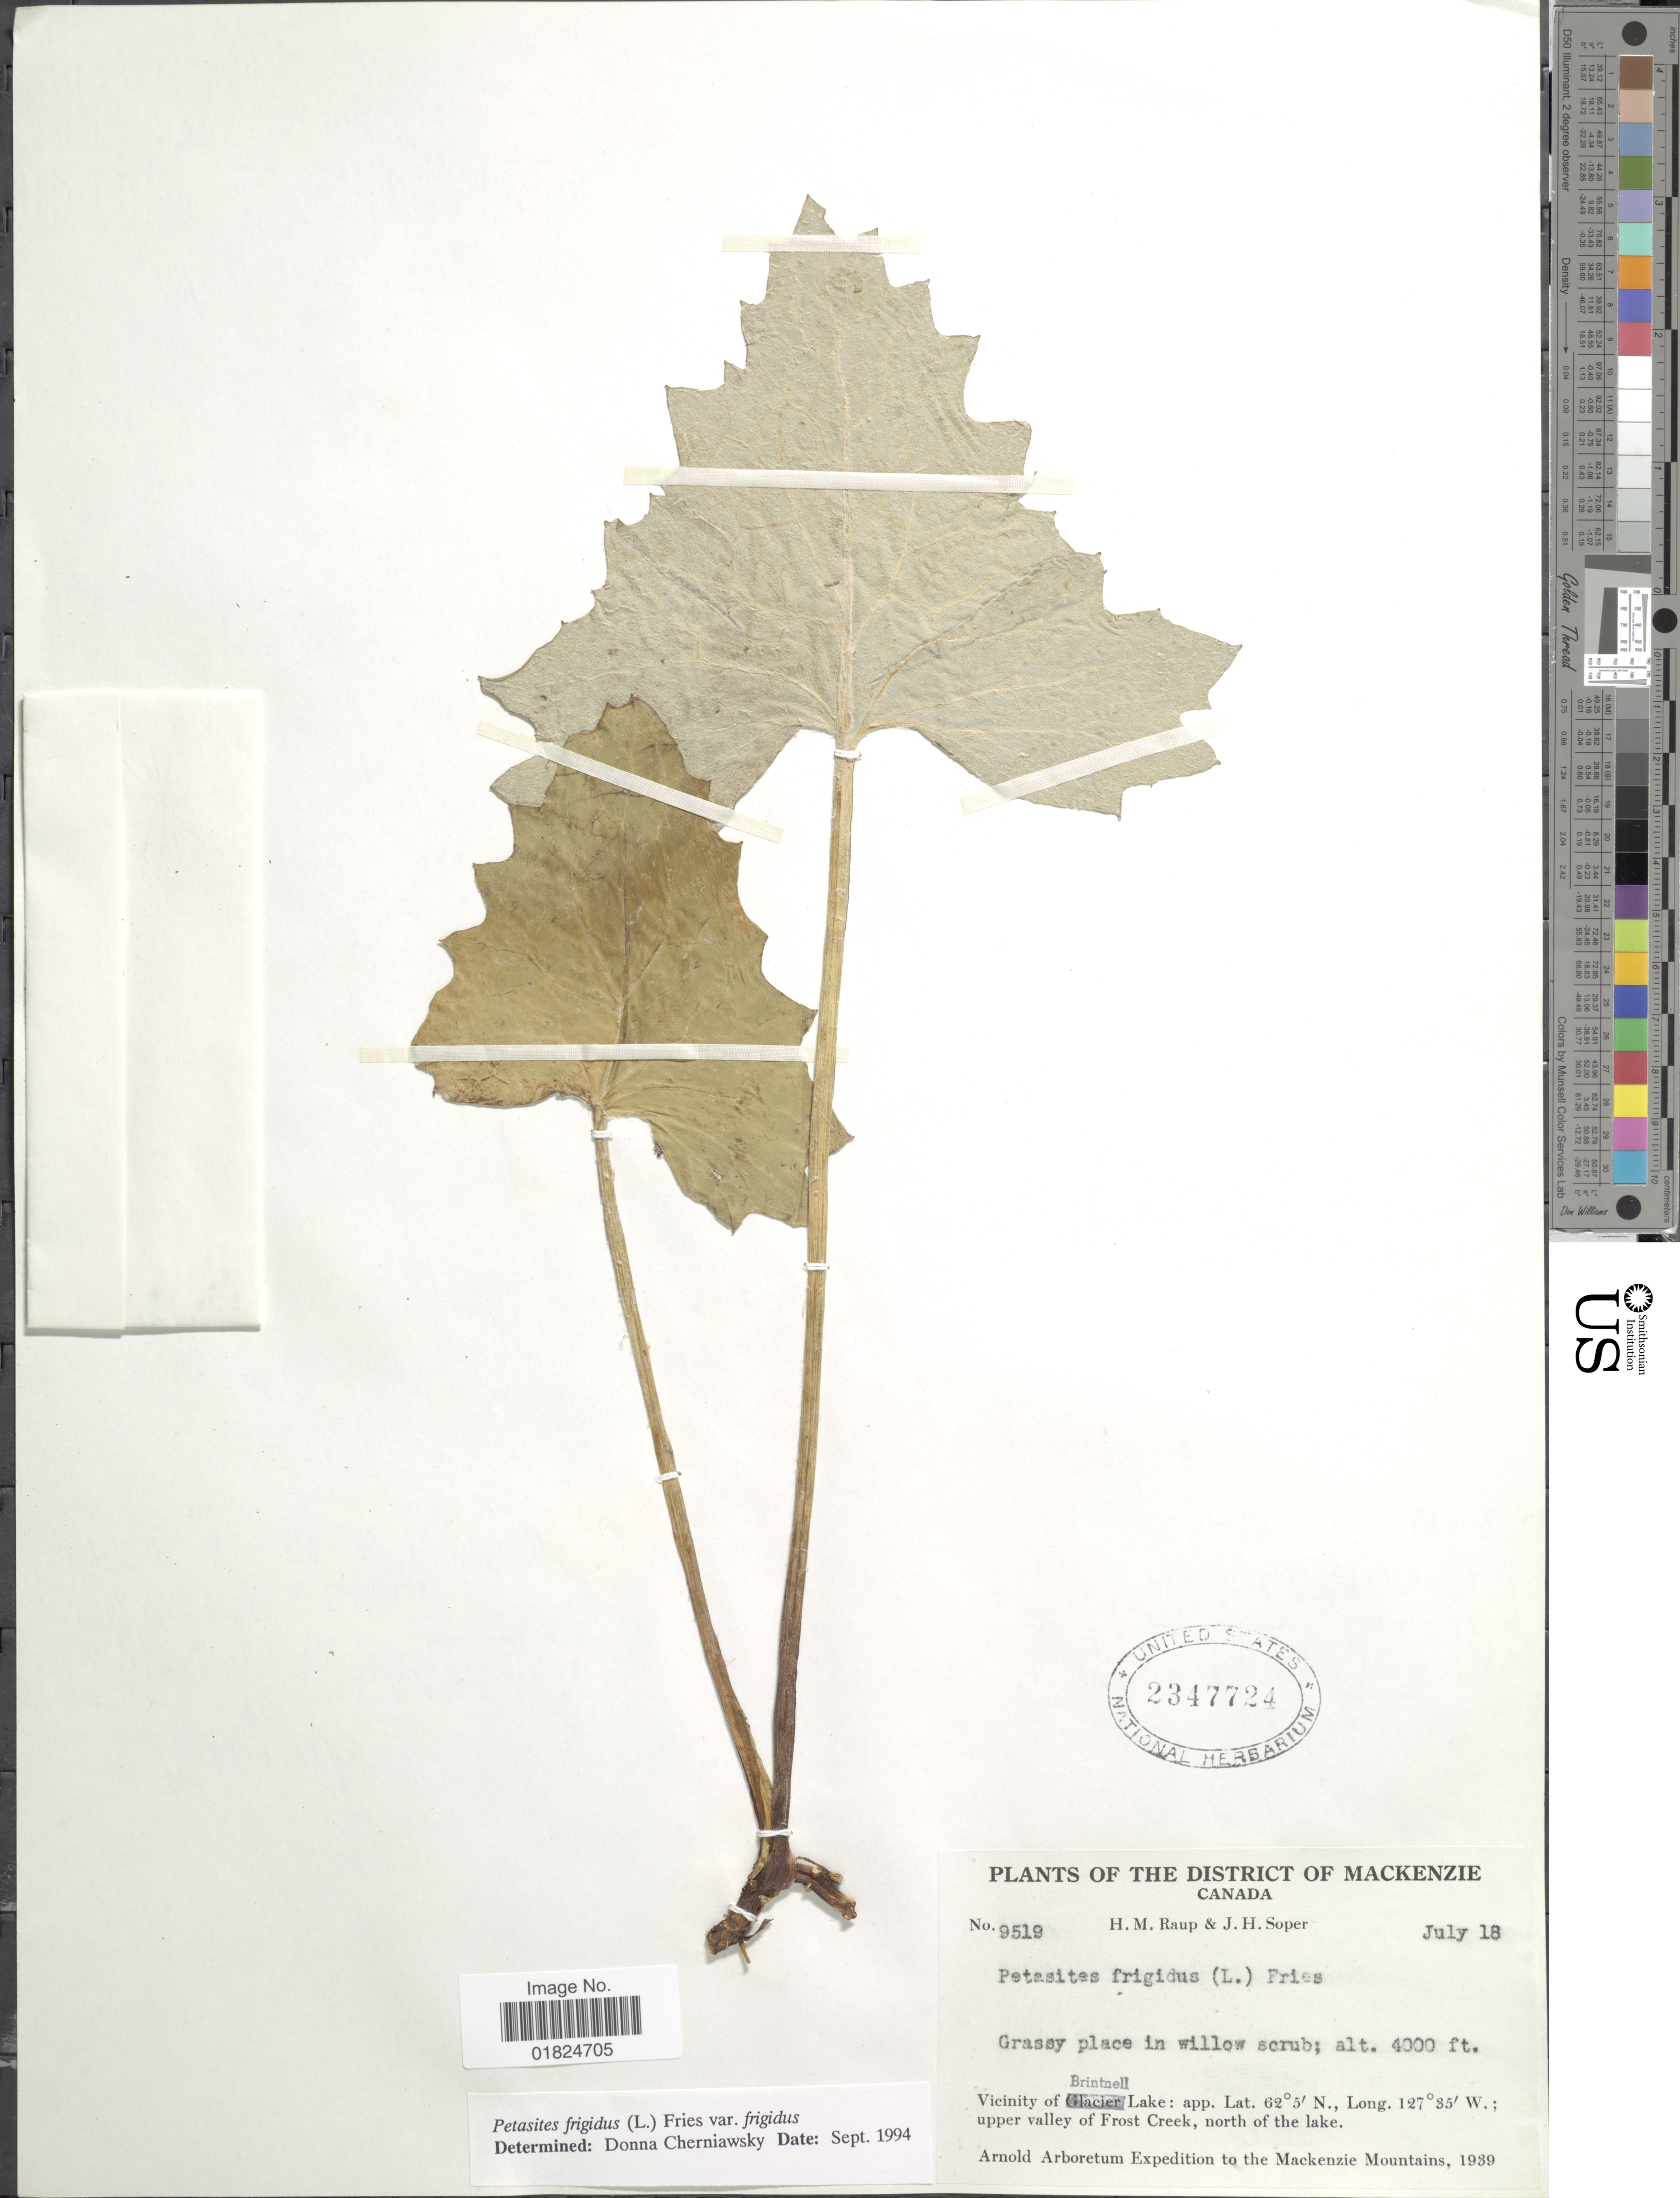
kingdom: Plantae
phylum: Tracheophyta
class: Magnoliopsida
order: Asterales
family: Asteraceae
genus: Petasites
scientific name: Petasites frigidus var. frigidus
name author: (L.) Fr.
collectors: H. Raup & J. H. Soper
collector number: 9519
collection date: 1939-07-18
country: Canada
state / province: British Columbia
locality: The District of Mackenzie. Canada. Vicinity of Brintnell Lake: upper valley of Frost Creekm north of the lake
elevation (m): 1219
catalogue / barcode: US 2347724